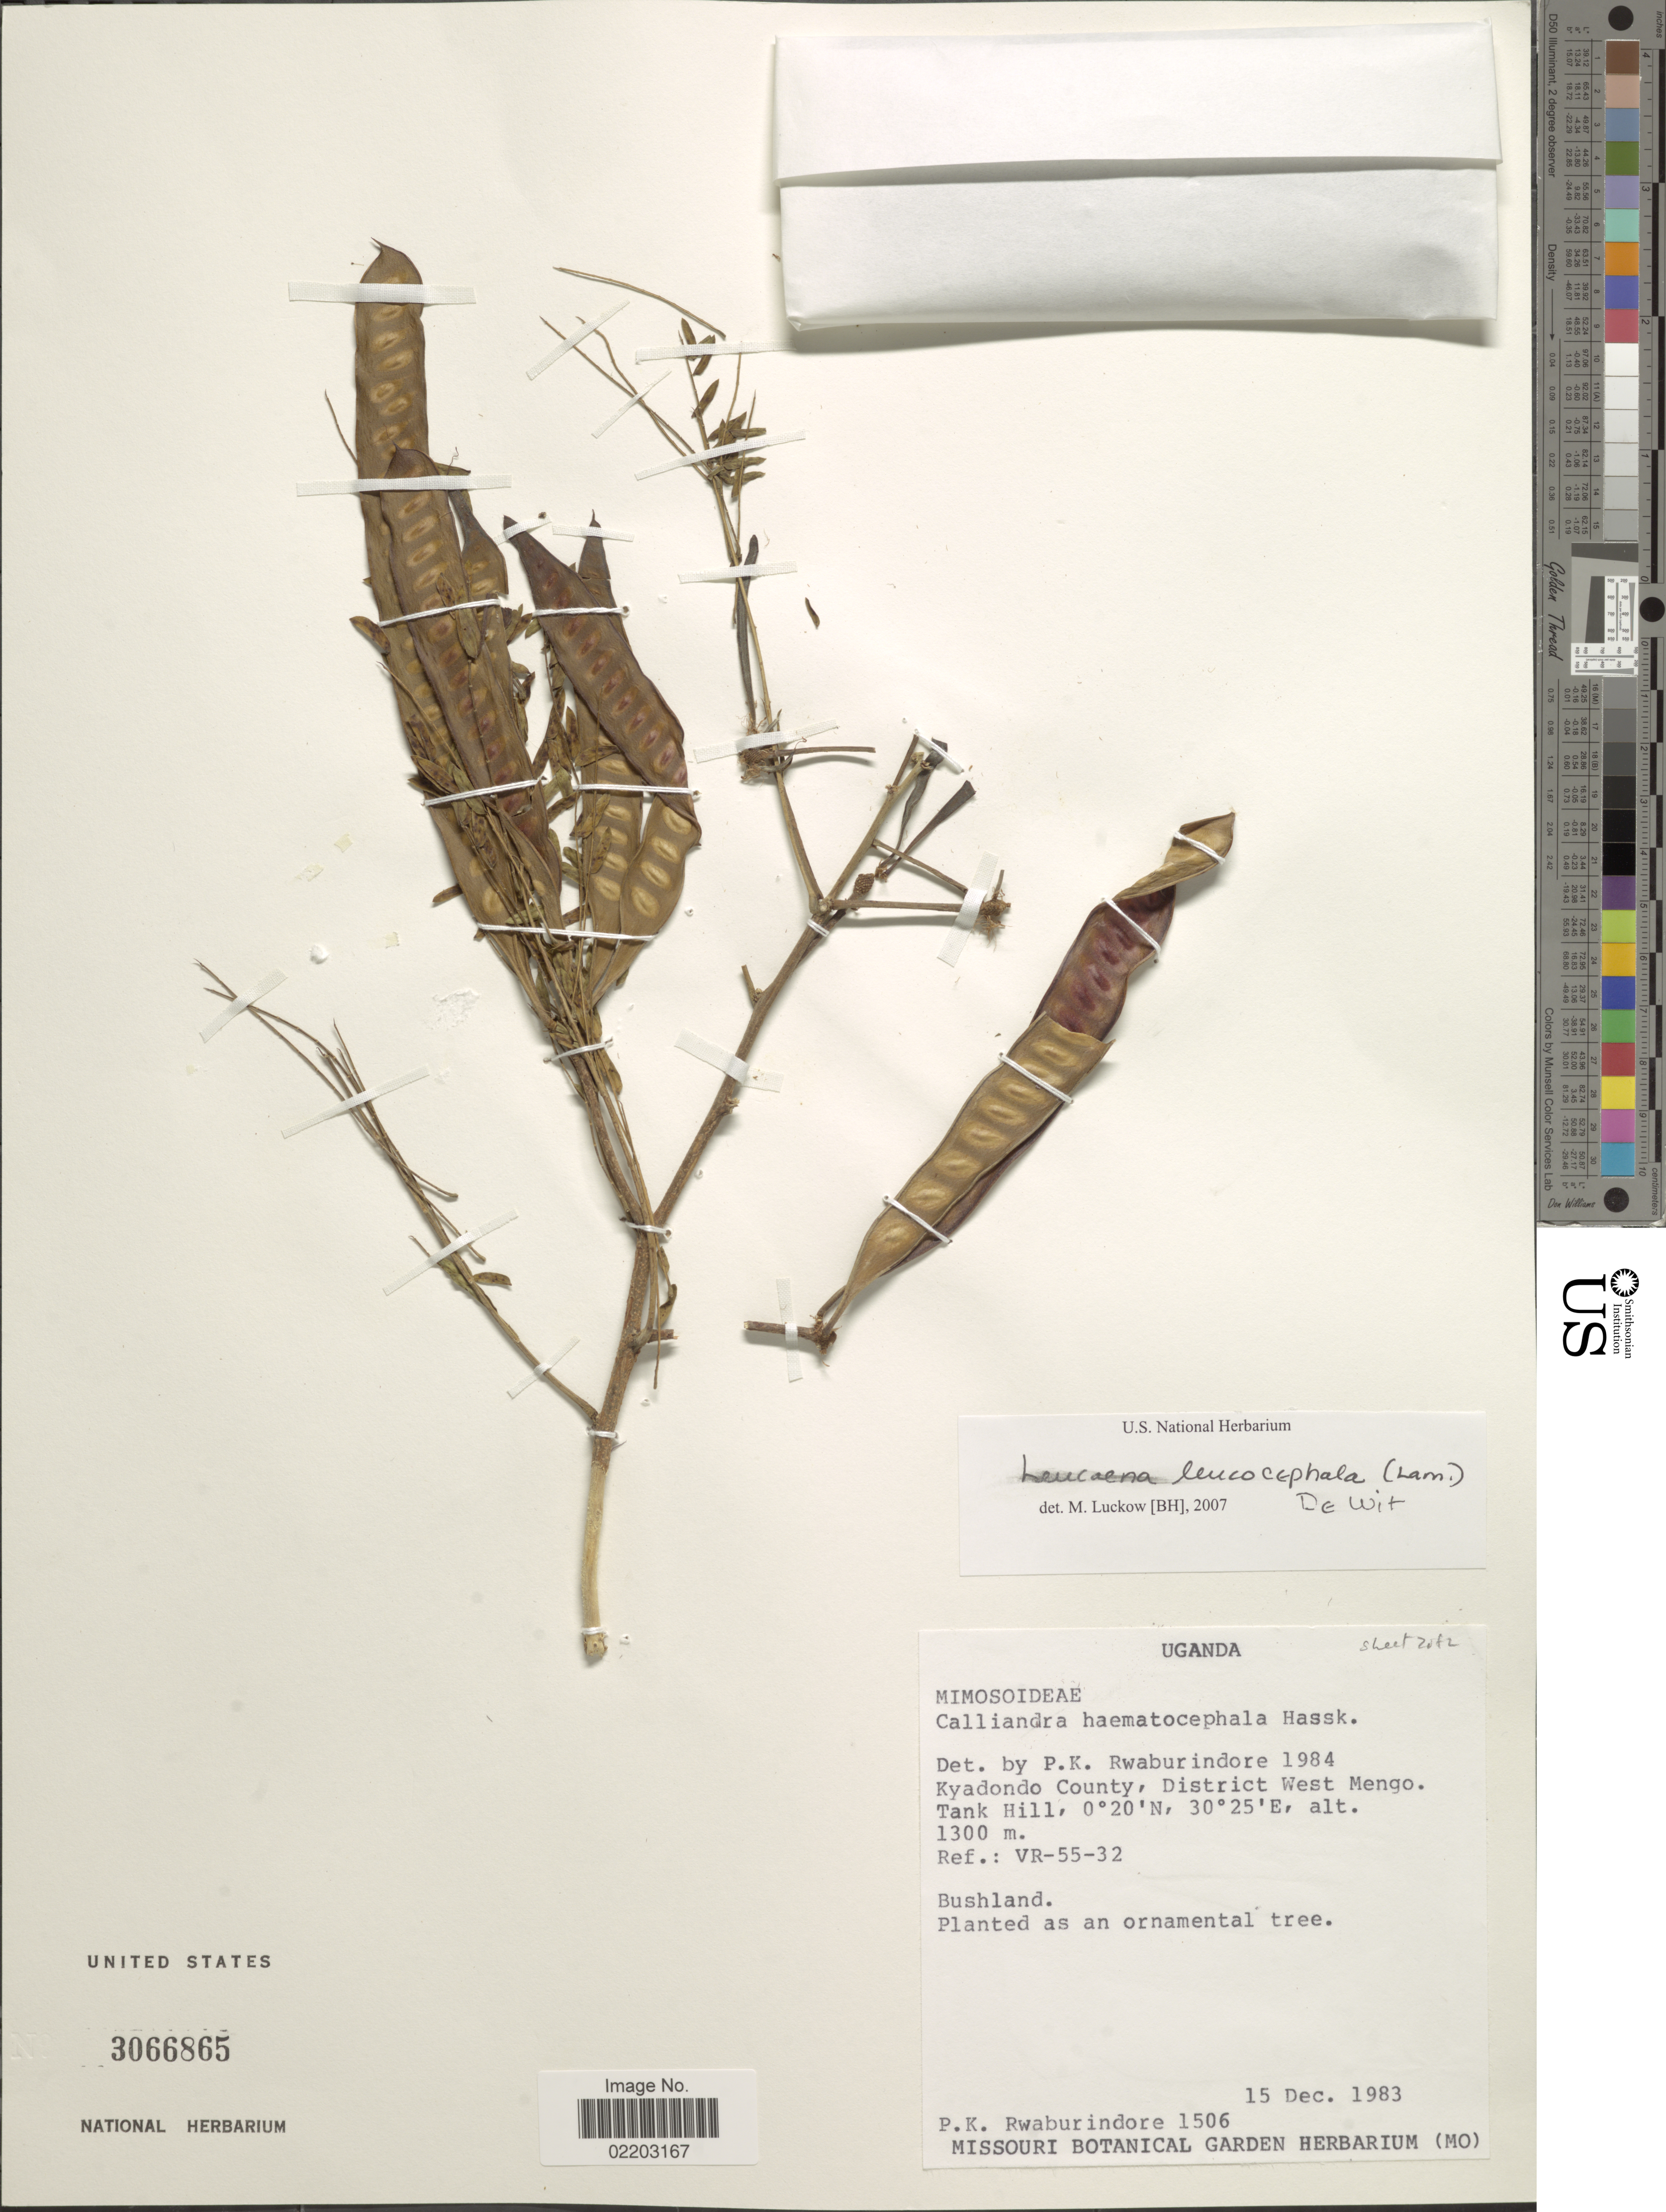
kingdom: Plantae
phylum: Tracheophyta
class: Magnoliopsida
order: Fabales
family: Fabaceae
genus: Leucaena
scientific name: Leucaena leucocephala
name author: (Lam.) de Wit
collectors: P. Rwaburindore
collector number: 1506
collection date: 1983-12-15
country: Uganda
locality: Kyadondo County, District West Mengo. Tank Hill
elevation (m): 1300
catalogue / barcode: US 3066865